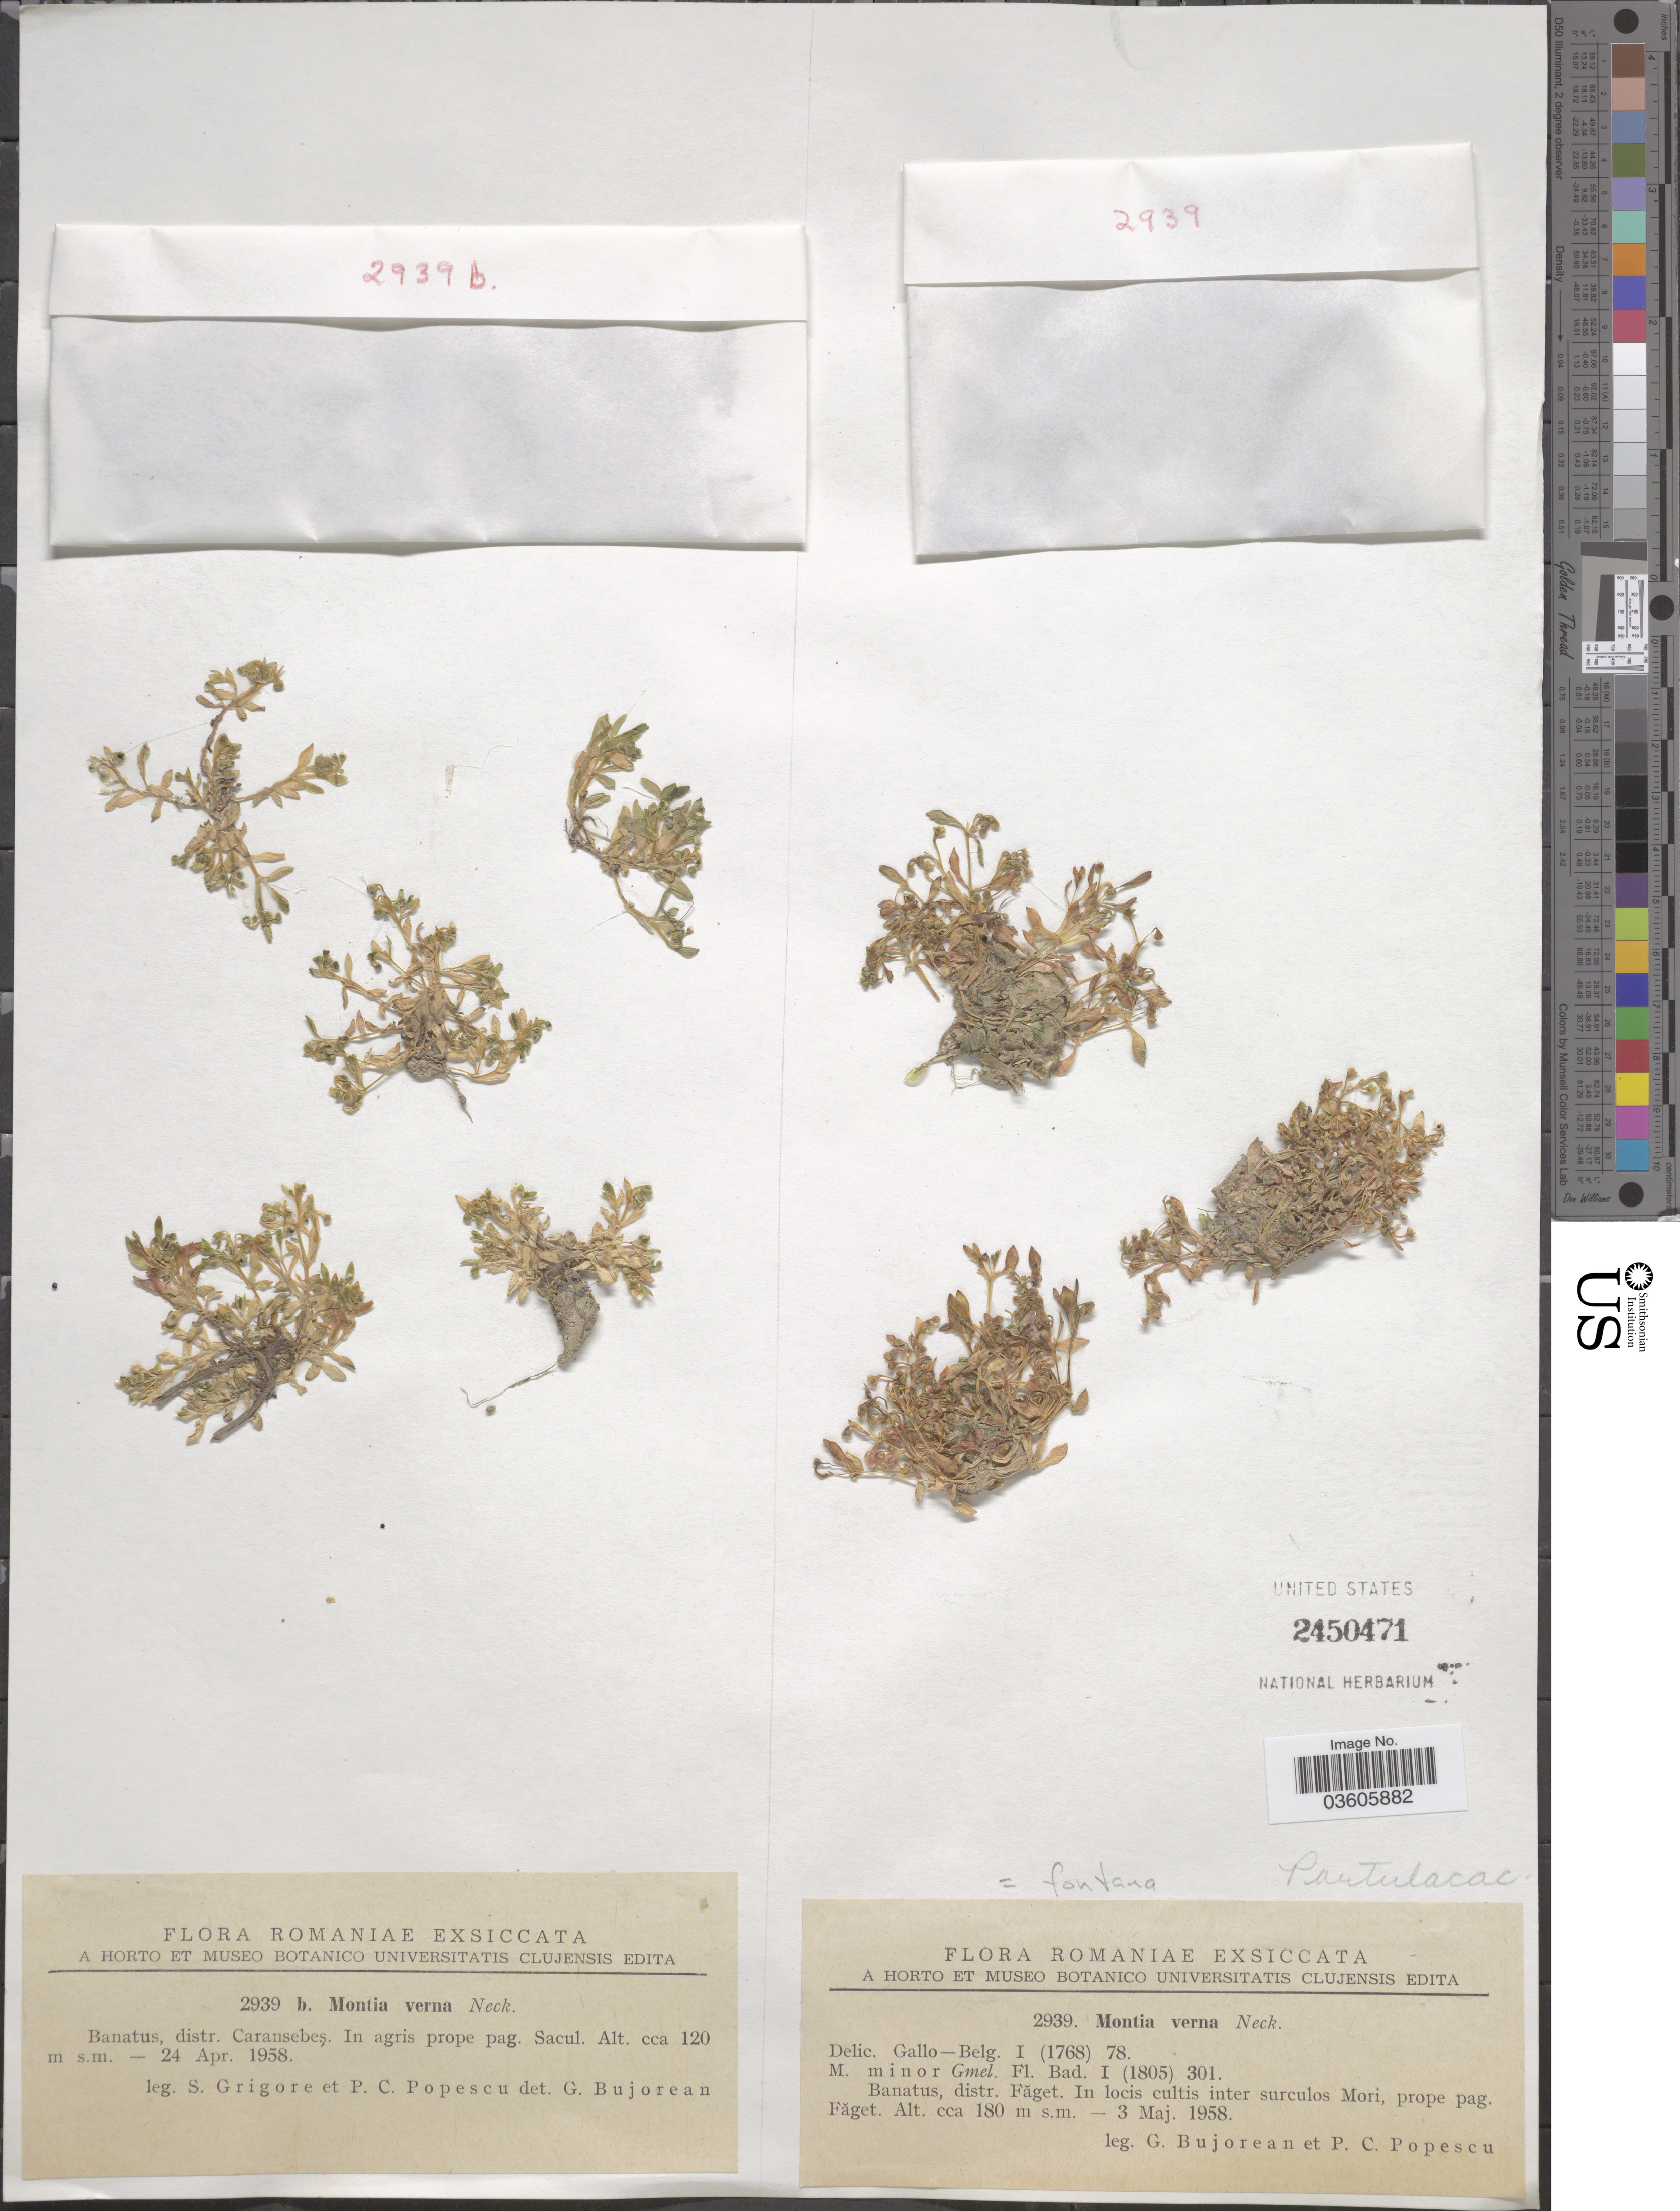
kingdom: Plantae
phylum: Tracheophyta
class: Magnoliopsida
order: Caryophyllales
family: Montiaceae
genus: Montia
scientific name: Montia fontana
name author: L.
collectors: S. Grigore & P. Popescu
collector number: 2939 b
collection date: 1958-04-24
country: Romania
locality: Banatus, distr. Caransebes. In agris prope pag. Sacul.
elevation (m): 120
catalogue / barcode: US 2450471-2